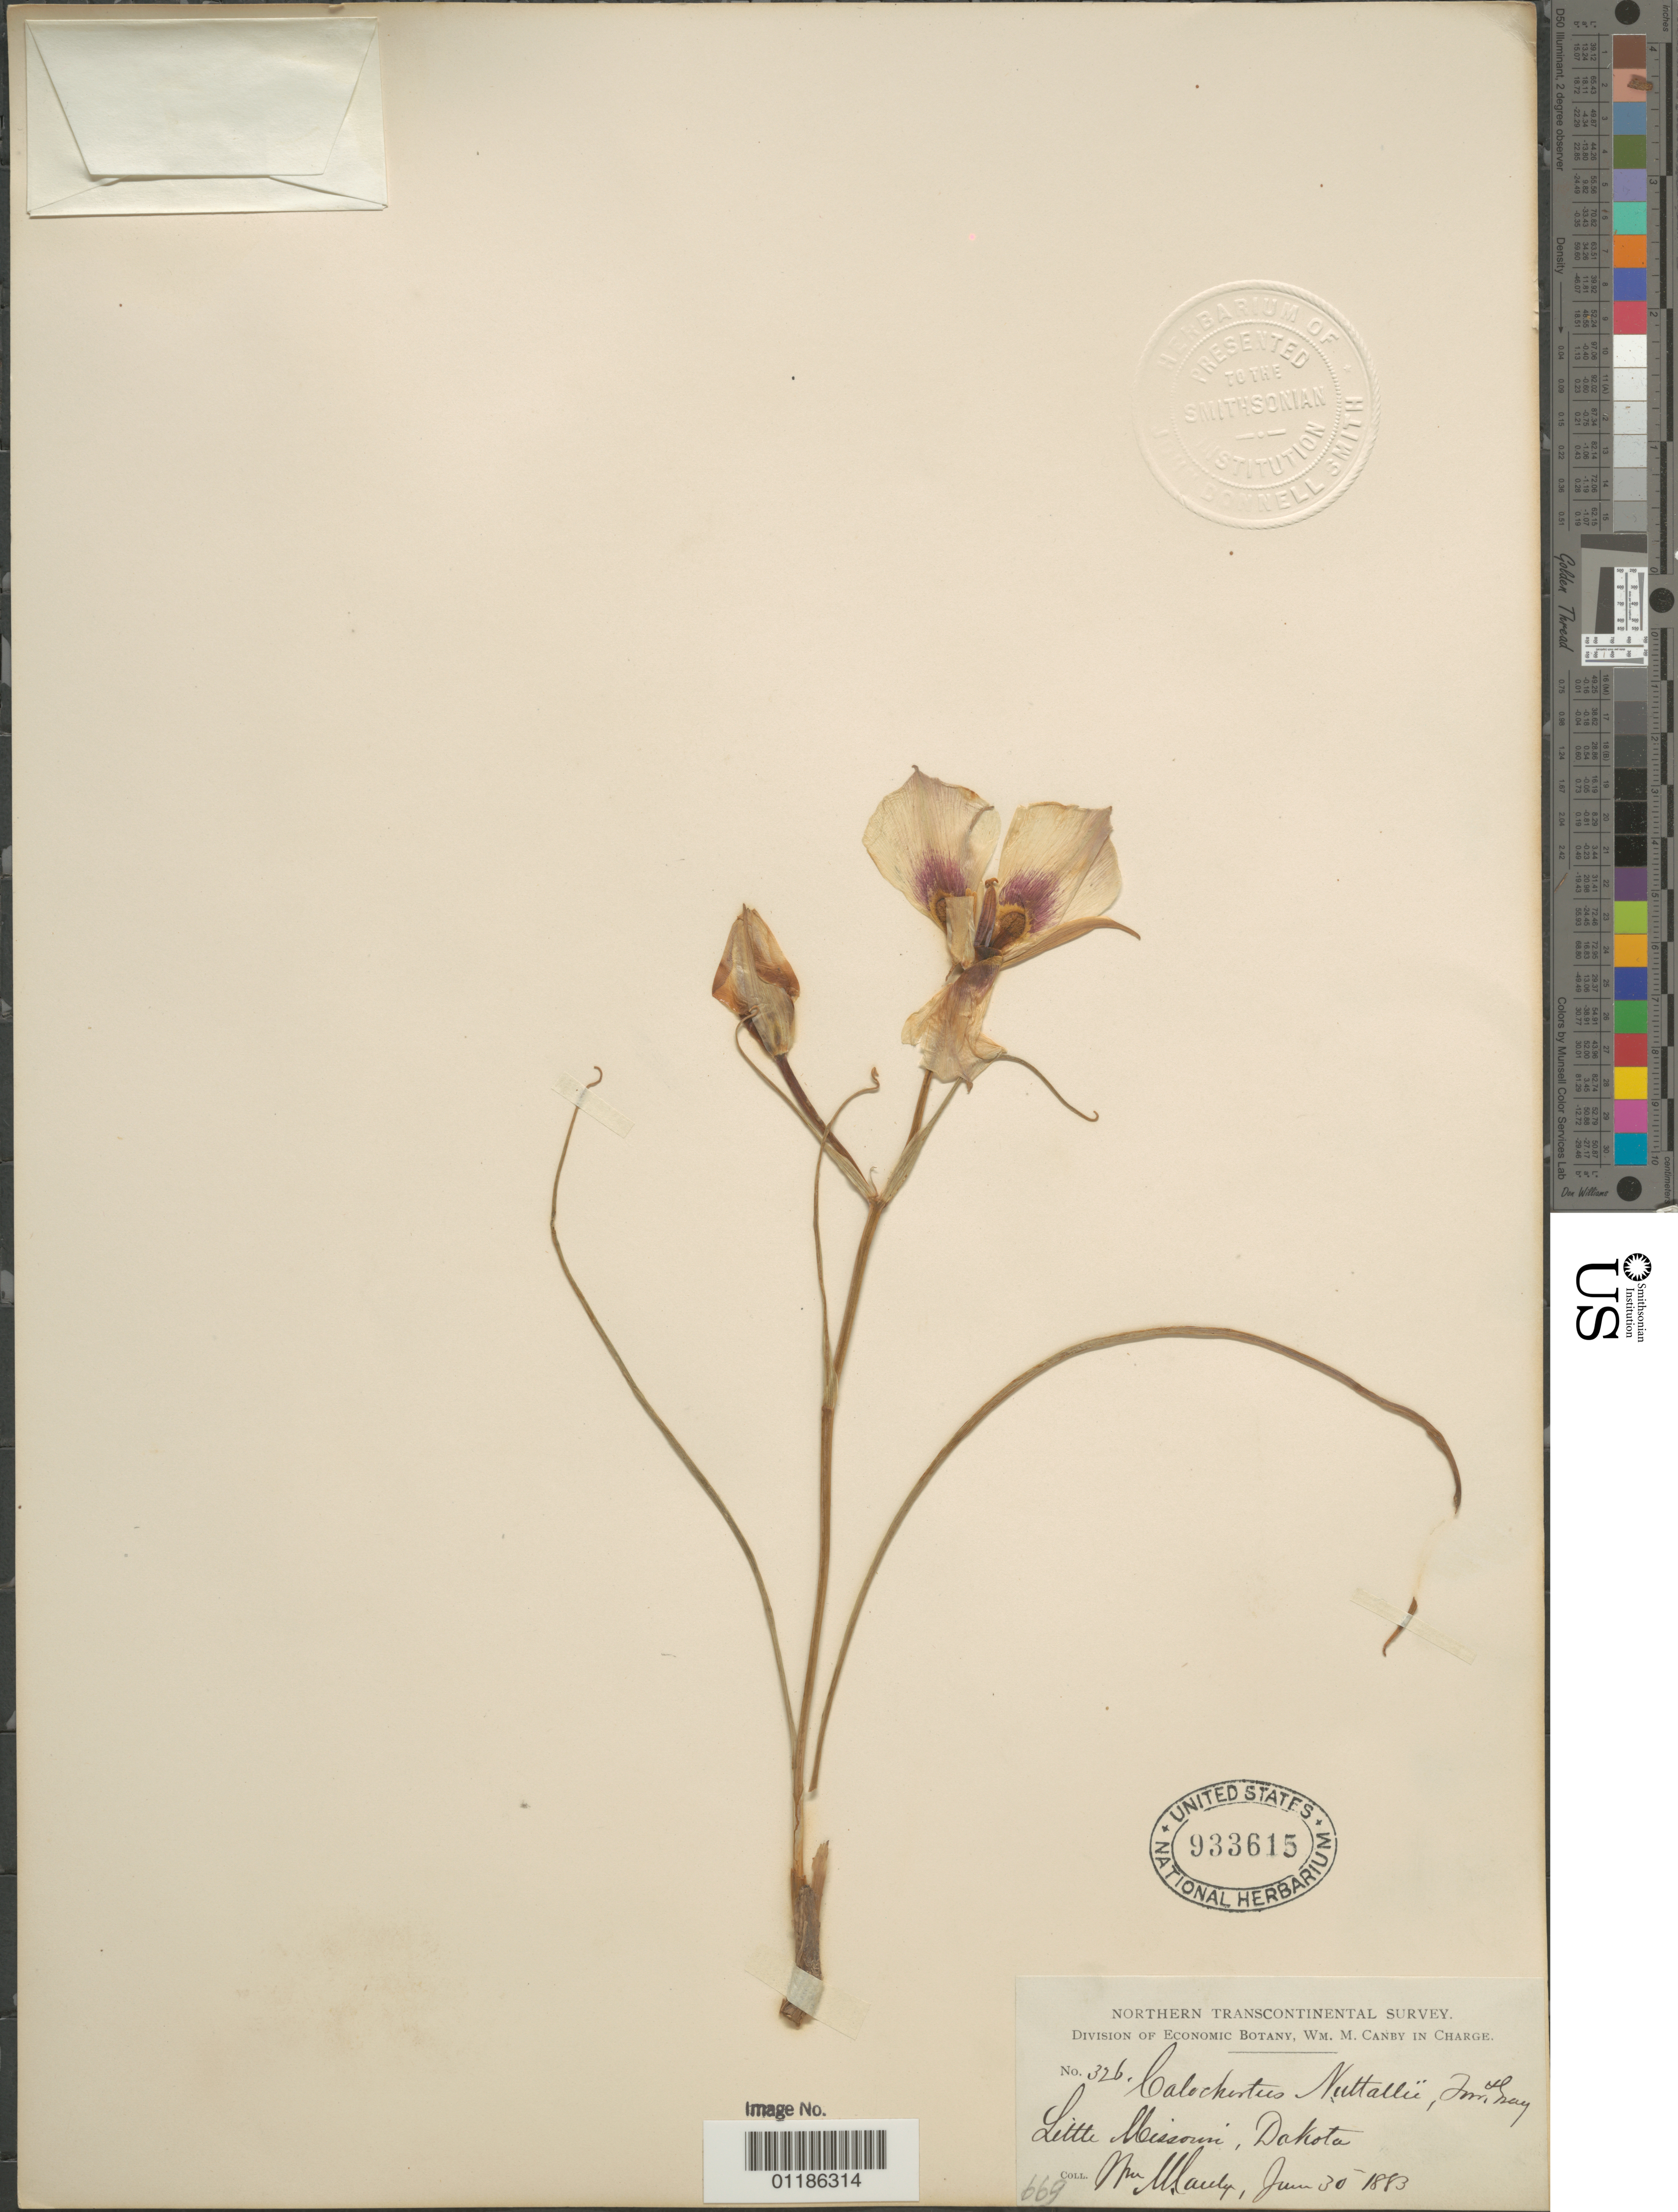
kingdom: Plantae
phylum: Tracheophyta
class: Liliopsida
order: Liliales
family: Liliaceae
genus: Calochortus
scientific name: Calochortus nuttallii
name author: Torr.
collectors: W. M. Canby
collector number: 326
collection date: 1883-06-30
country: United States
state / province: North Dakota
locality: Little Missouri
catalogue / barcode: US 933615